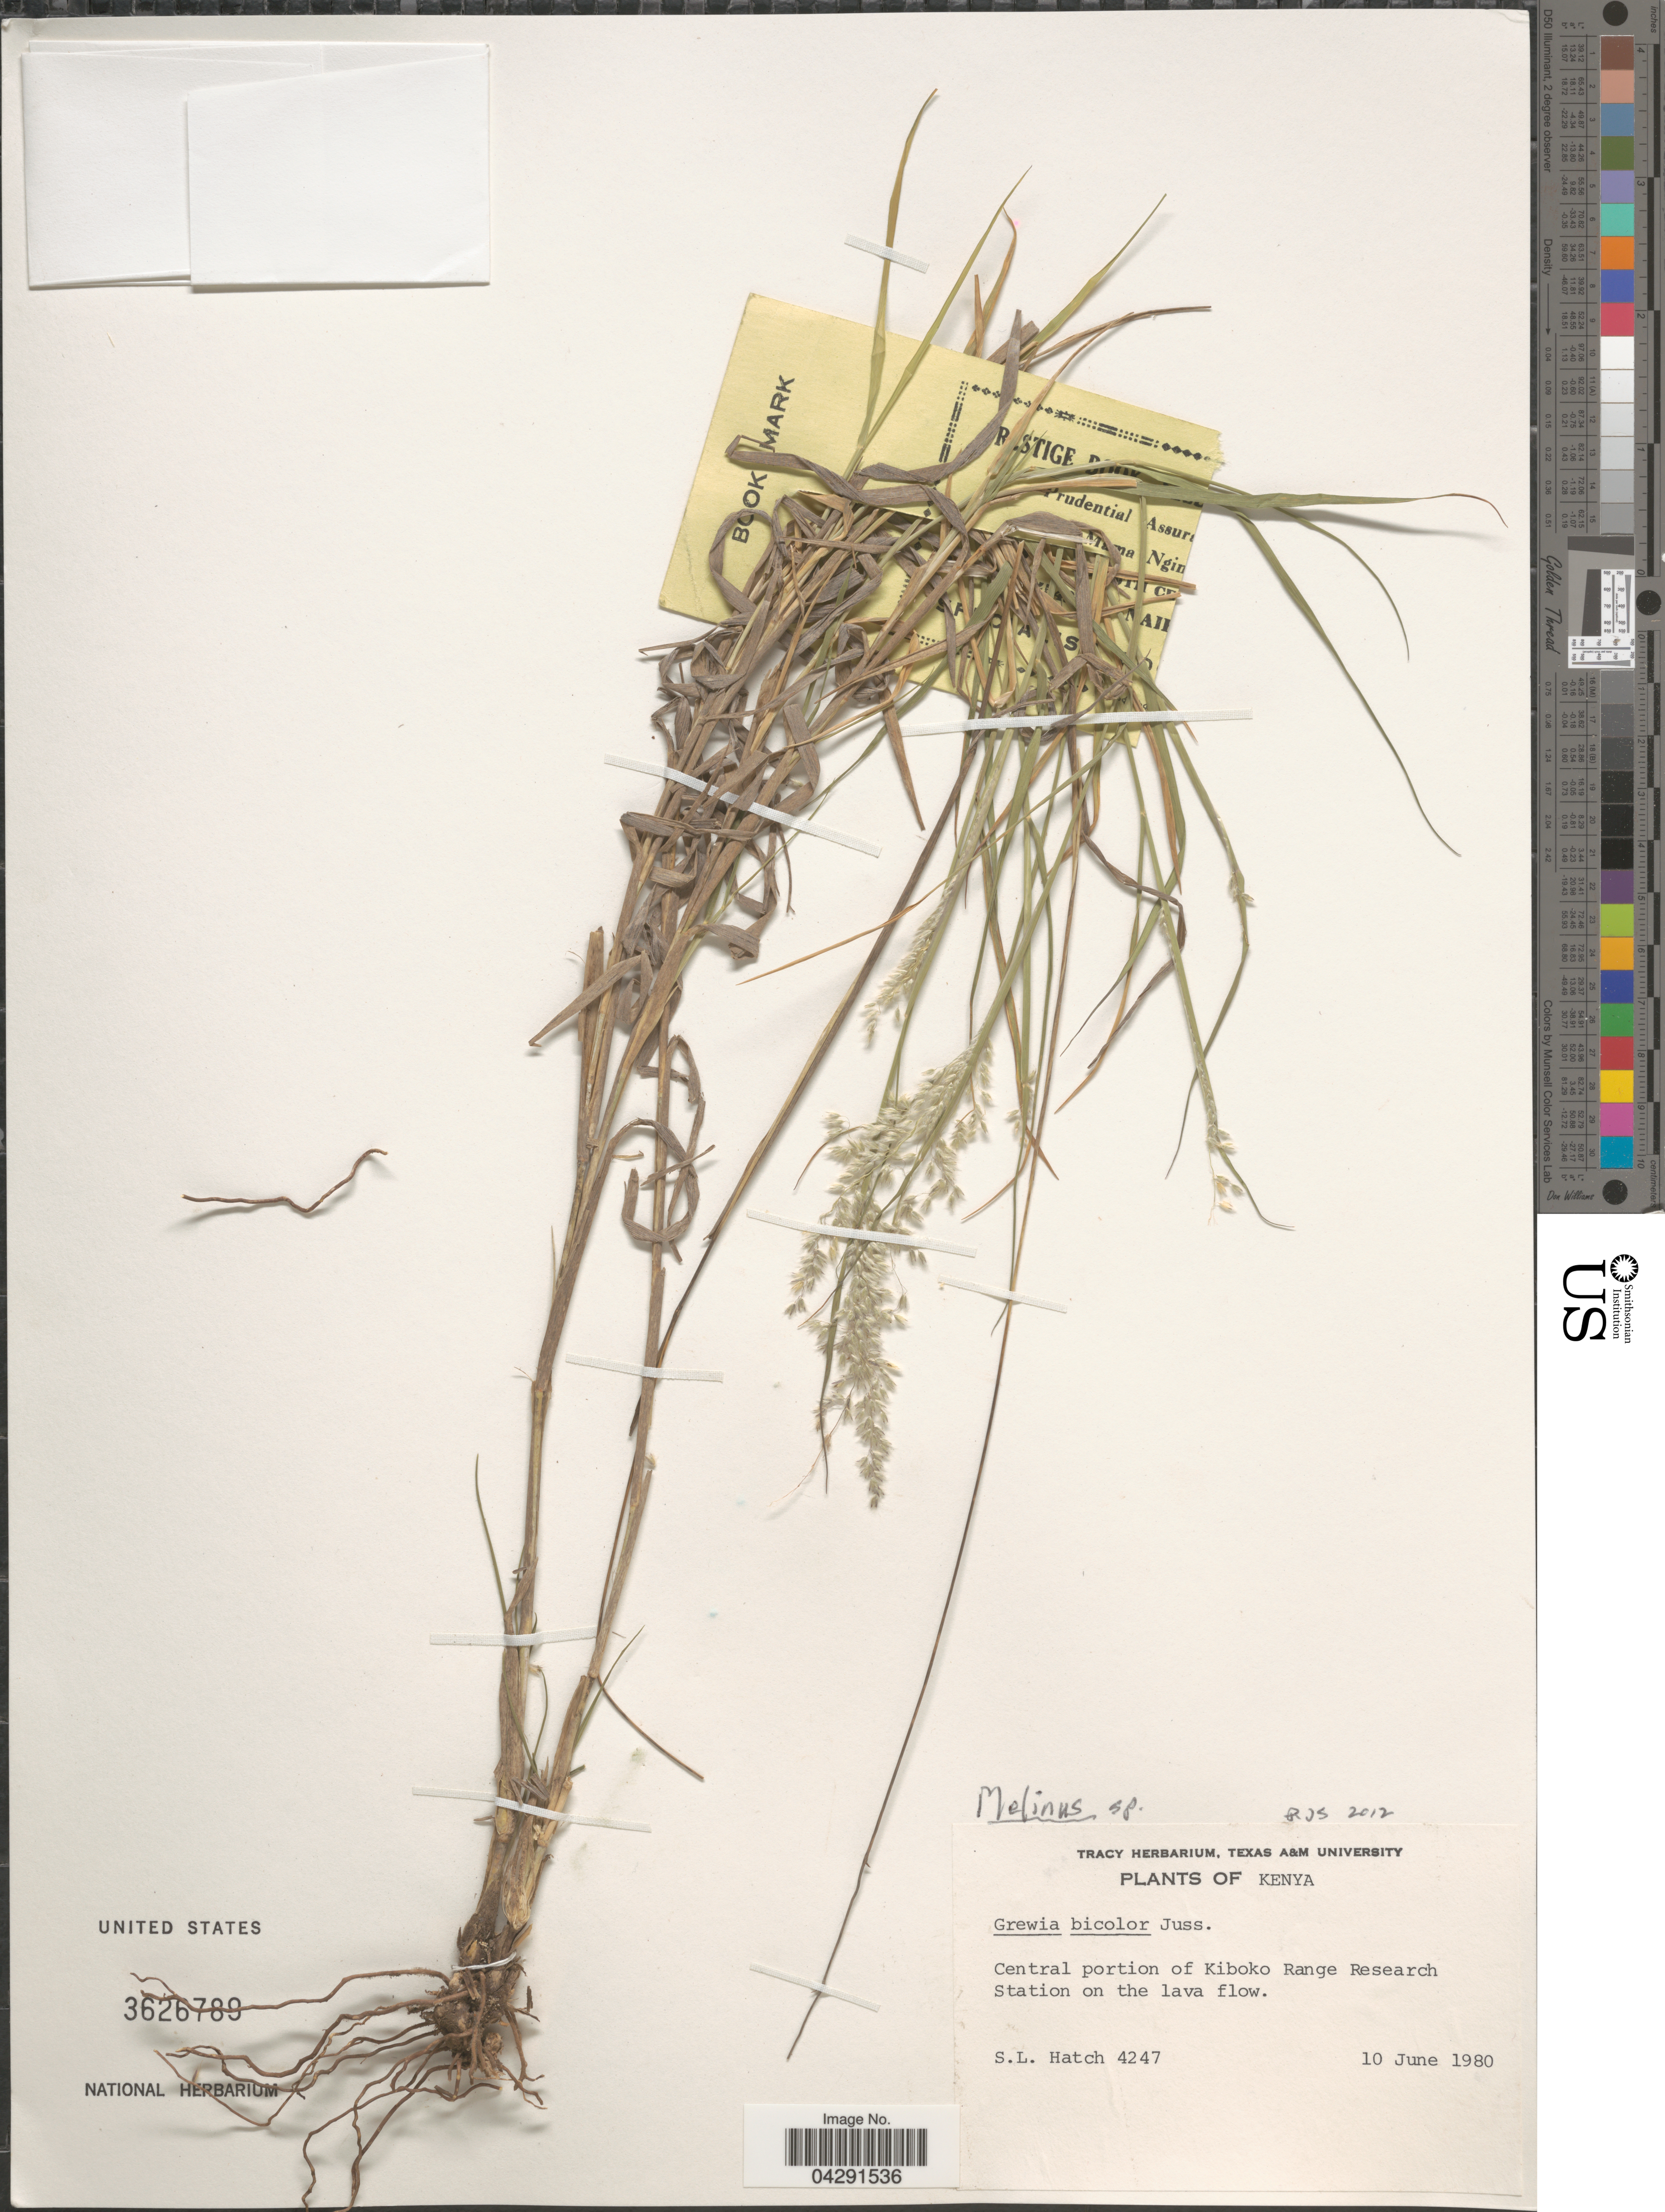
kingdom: Plantae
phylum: Tracheophyta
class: Liliopsida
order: Poales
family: Poaceae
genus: Melinis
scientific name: Melinis sp.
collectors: S. Hatch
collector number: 4247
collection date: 1980-06-10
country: Kenya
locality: Central portion of Kiboko Range Research Station on the lava flow.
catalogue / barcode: US 3626789